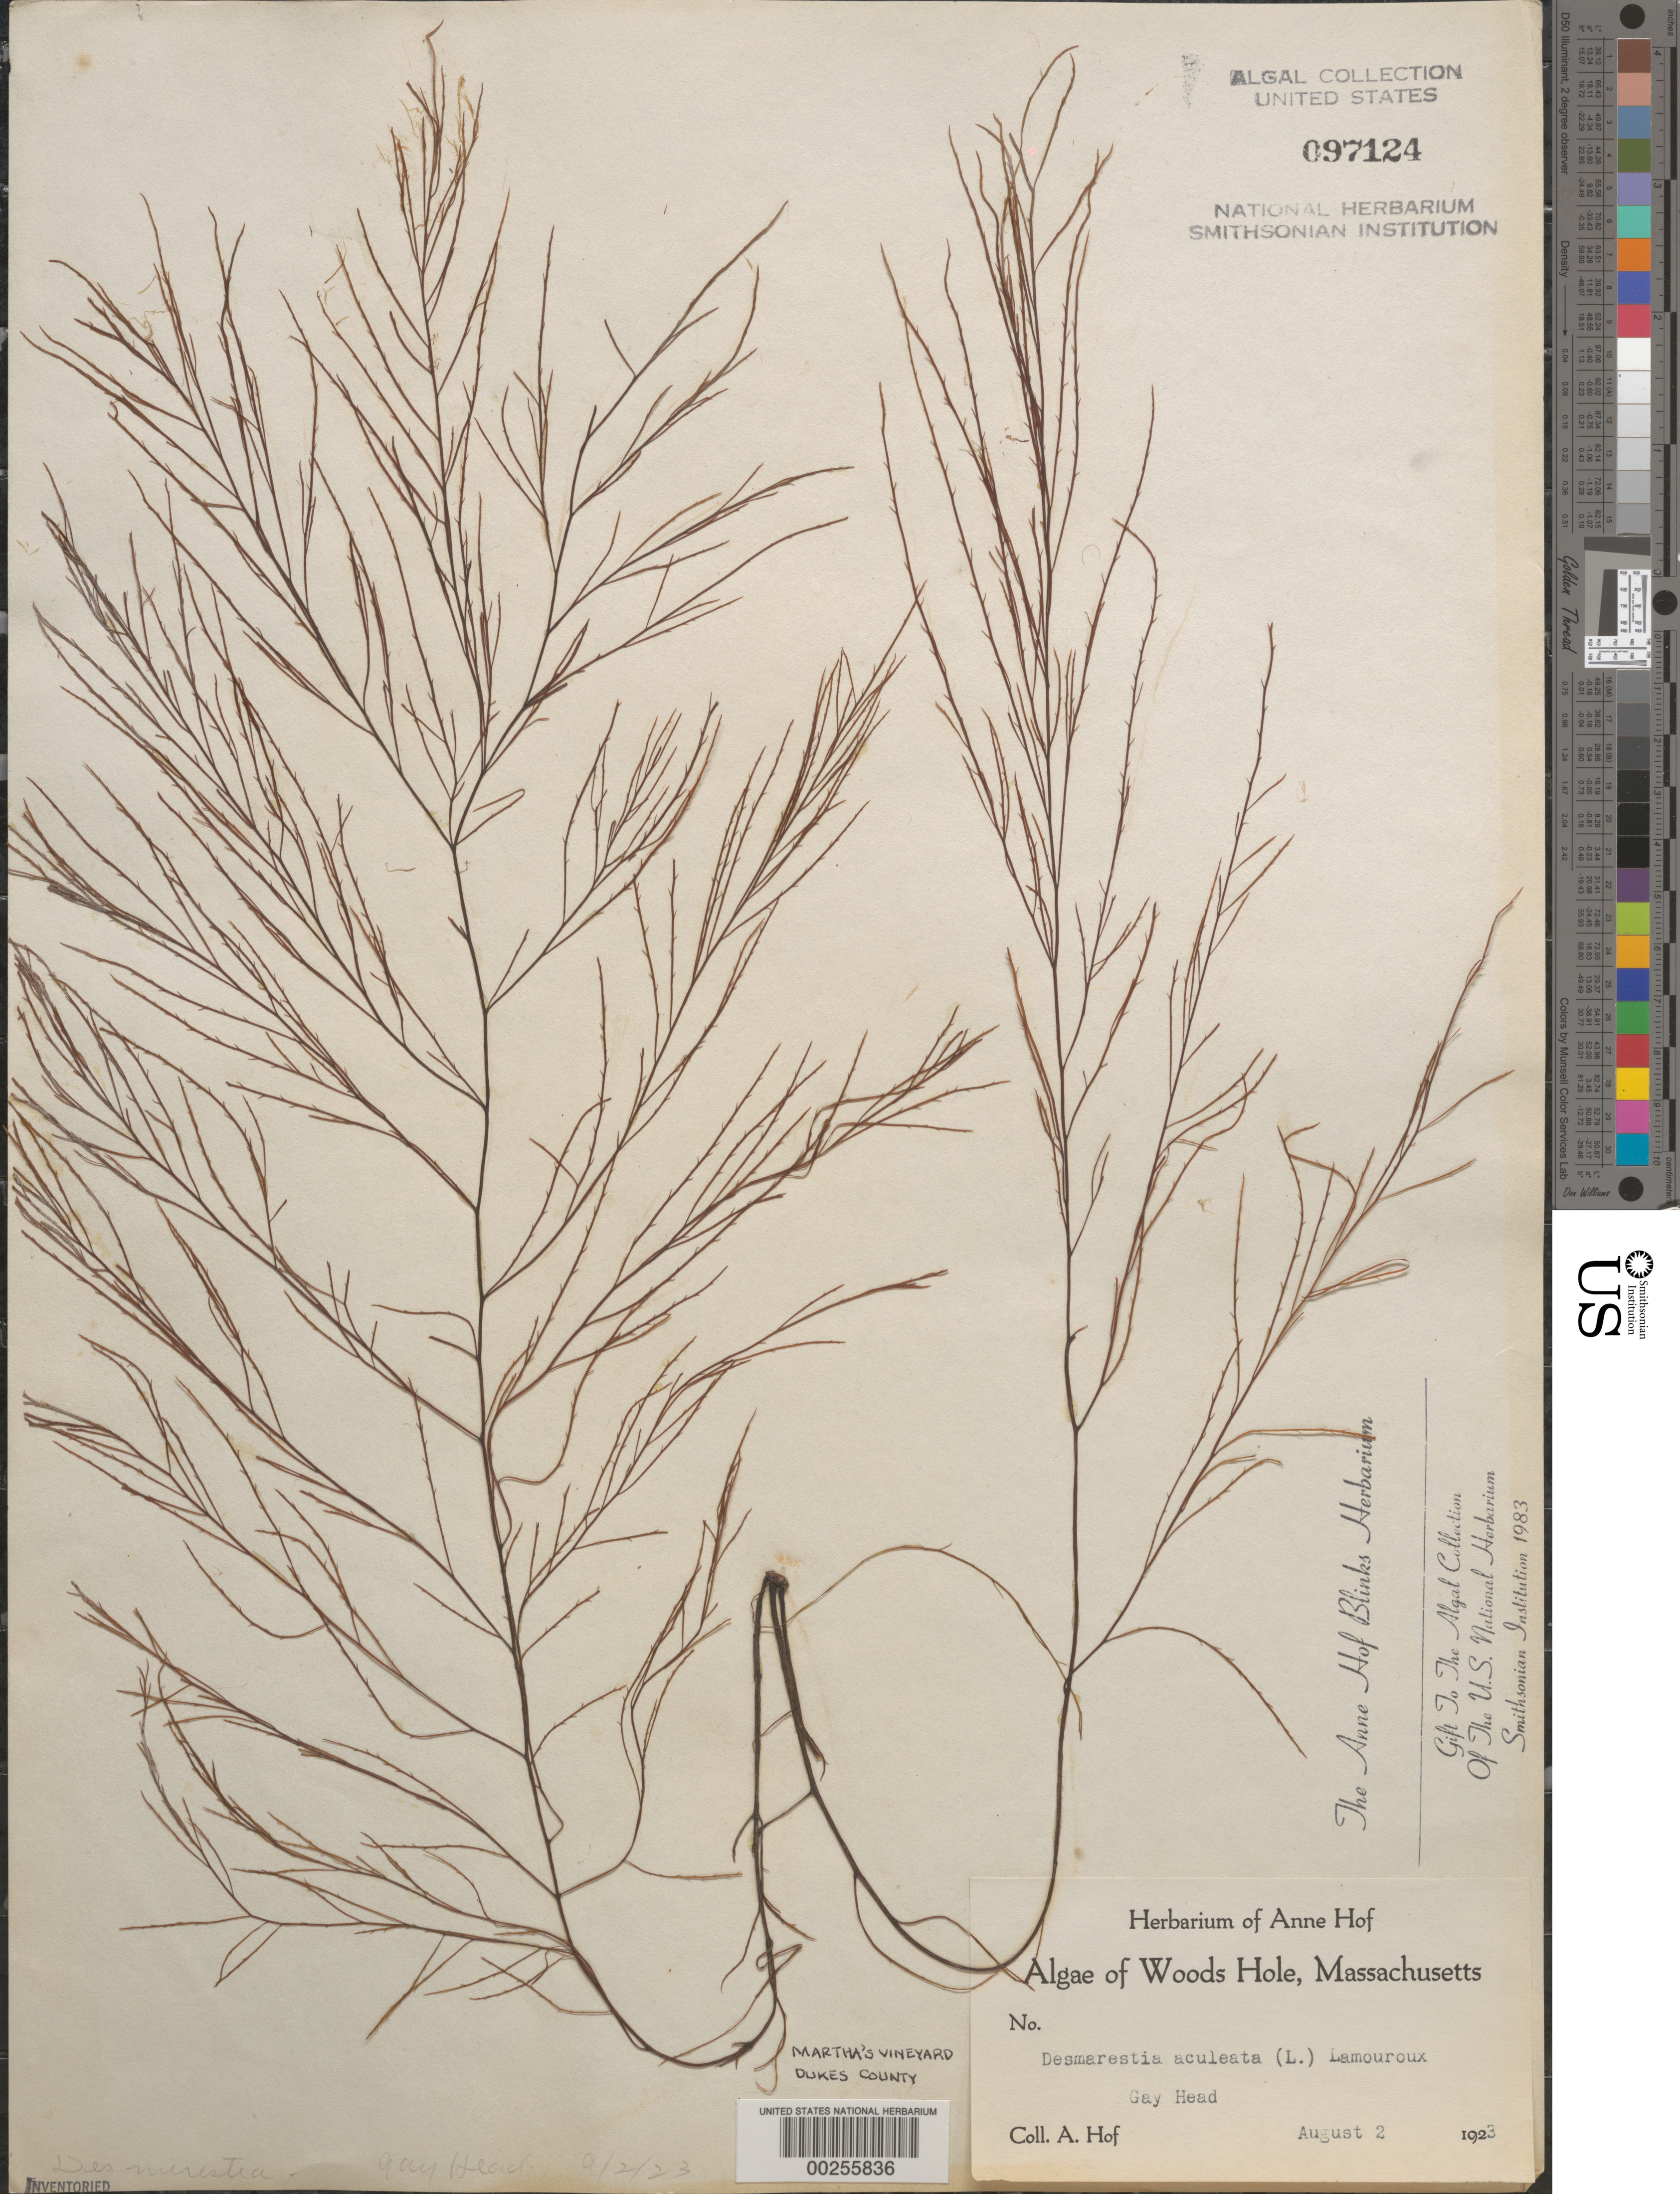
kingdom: Chromista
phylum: Ochrophyta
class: Phaeophyceae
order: Desmarestiales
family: Desmarestiaceae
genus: Desmarestia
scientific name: Desmarestia aculeata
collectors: A. Blinks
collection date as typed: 02 Aug 1923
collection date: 1923-08-02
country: United States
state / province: Massachusetts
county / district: Dukes County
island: Martha's Vineyard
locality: Gay Head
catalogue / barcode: US 97124